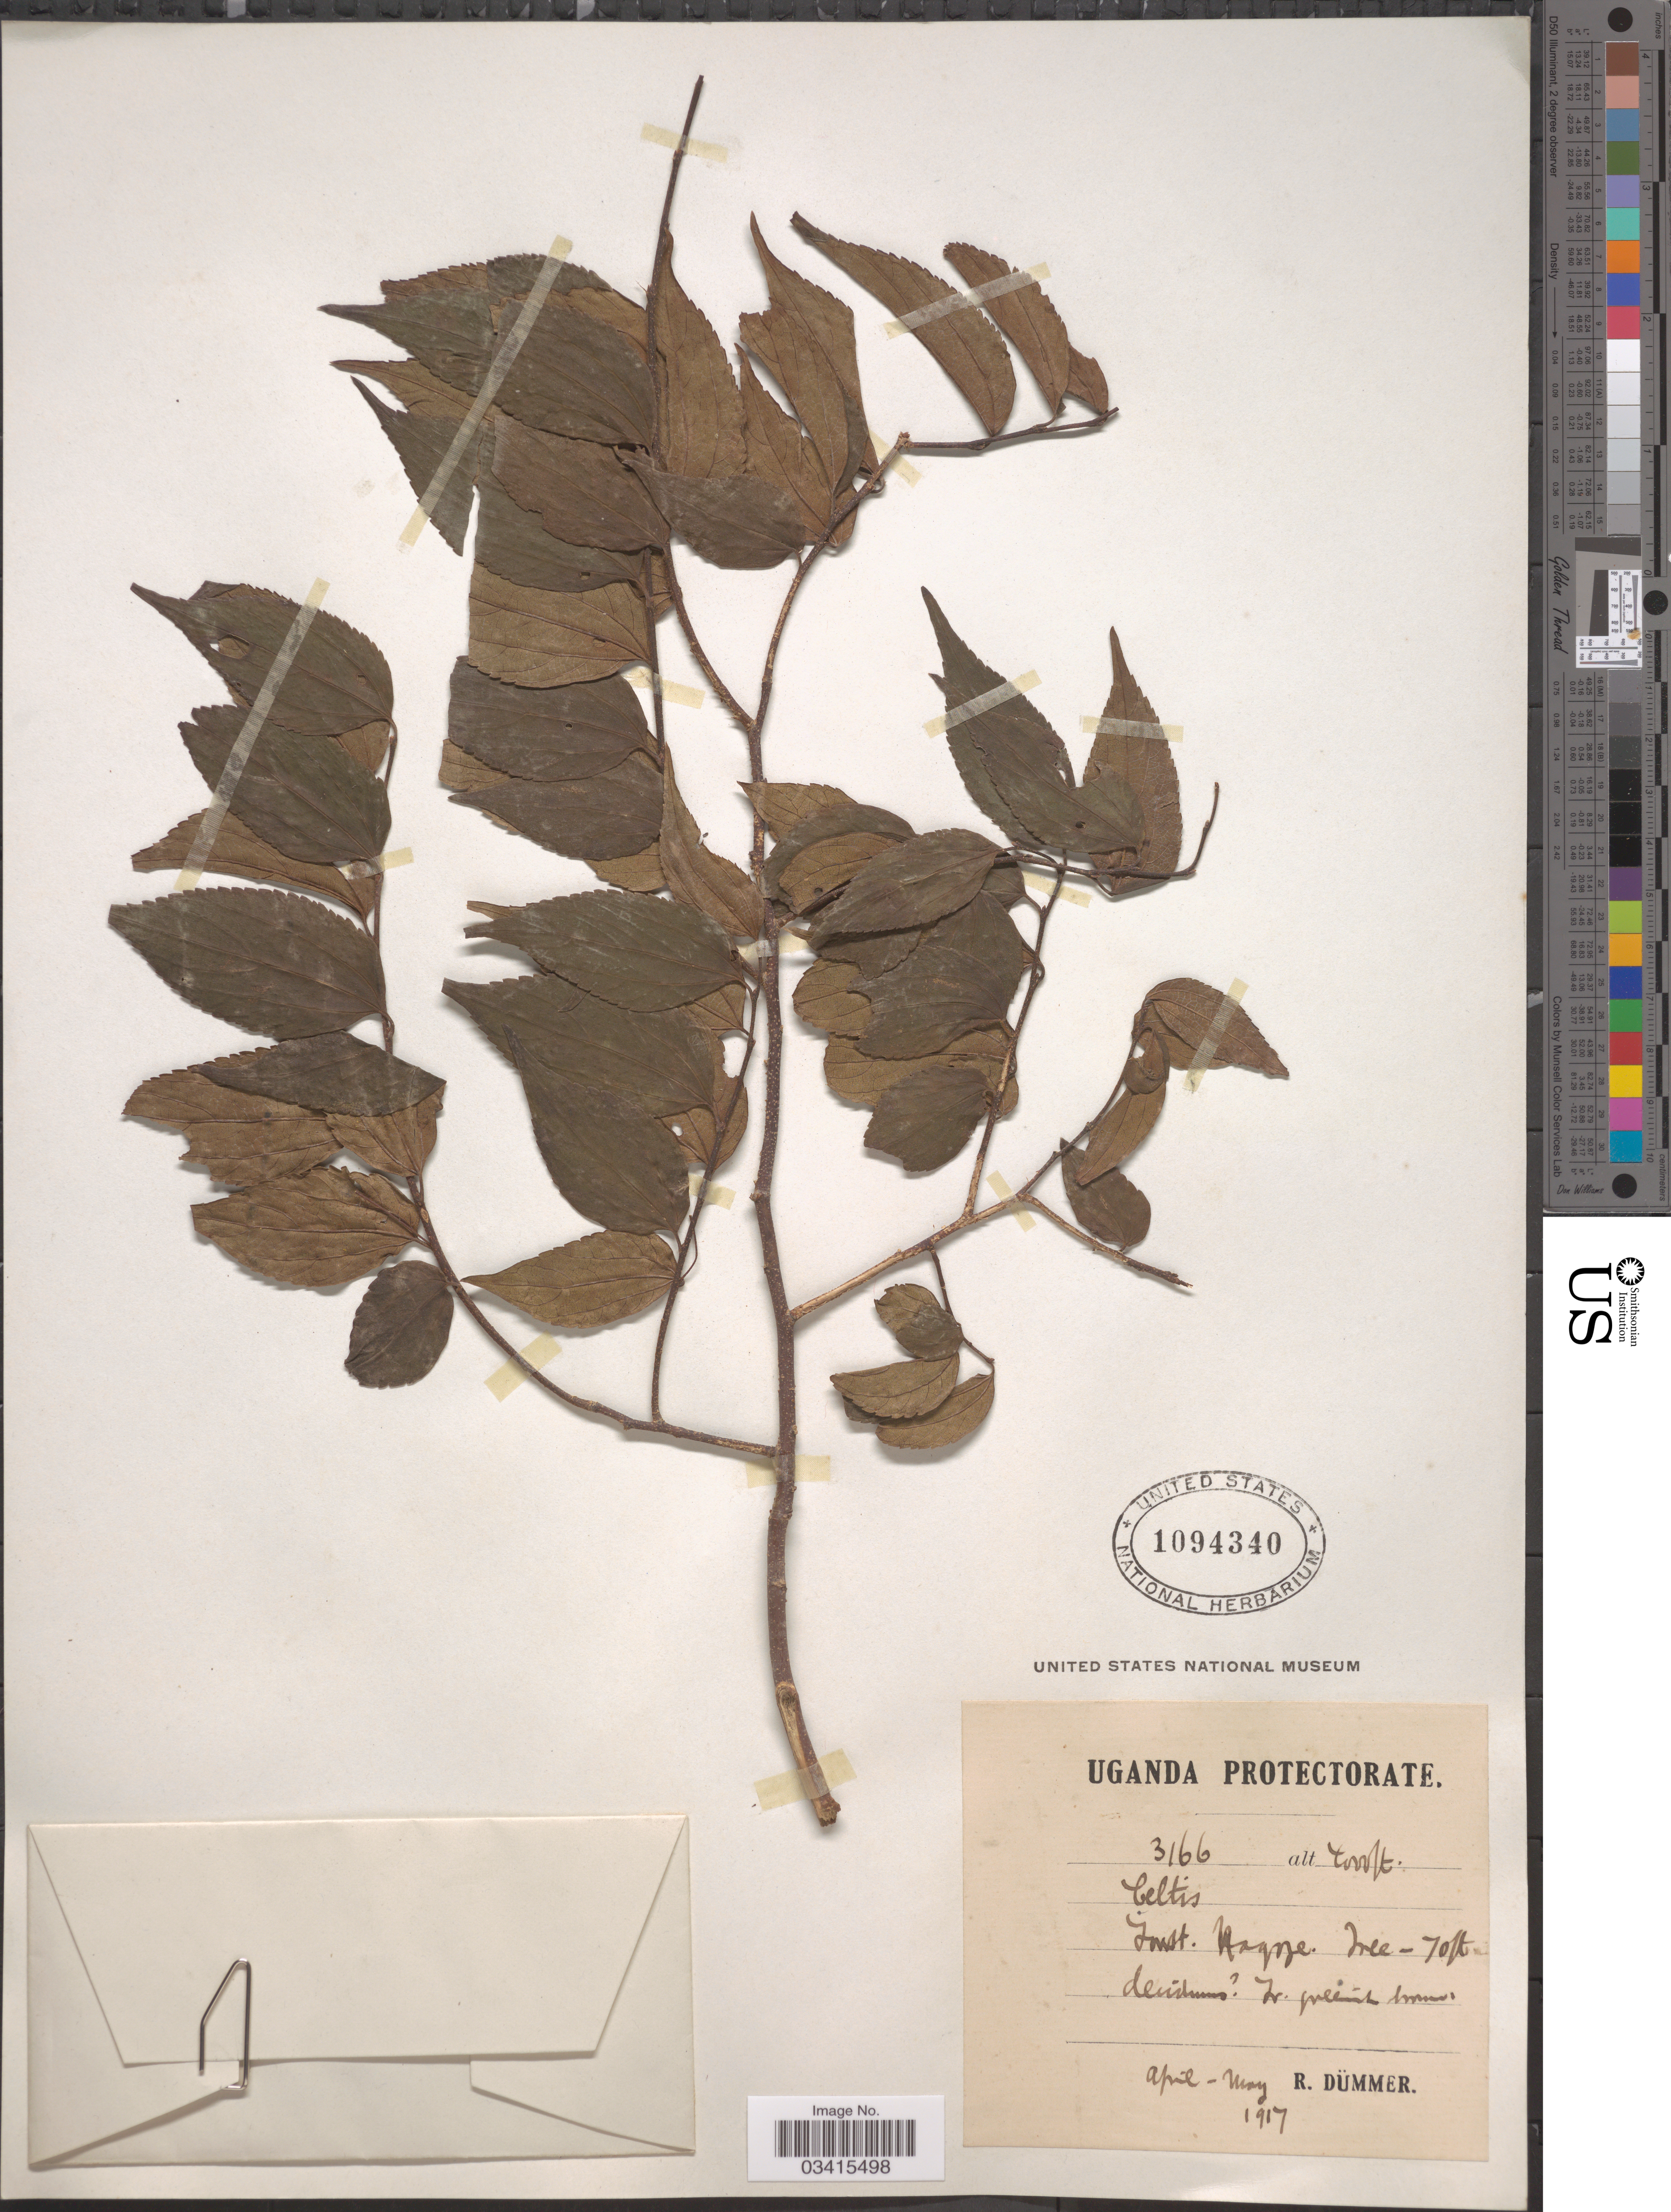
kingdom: Plantae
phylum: Tracheophyta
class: Magnoliopsida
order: Rosales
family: Cannabaceae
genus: Celtis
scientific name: Celtis sp.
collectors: R. A. Dümmer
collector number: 3166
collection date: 1917-04/1917-05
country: Uganda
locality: Uganda Protectorate. Forest. Nagoje [interpreted].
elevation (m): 1219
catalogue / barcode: US 1094340